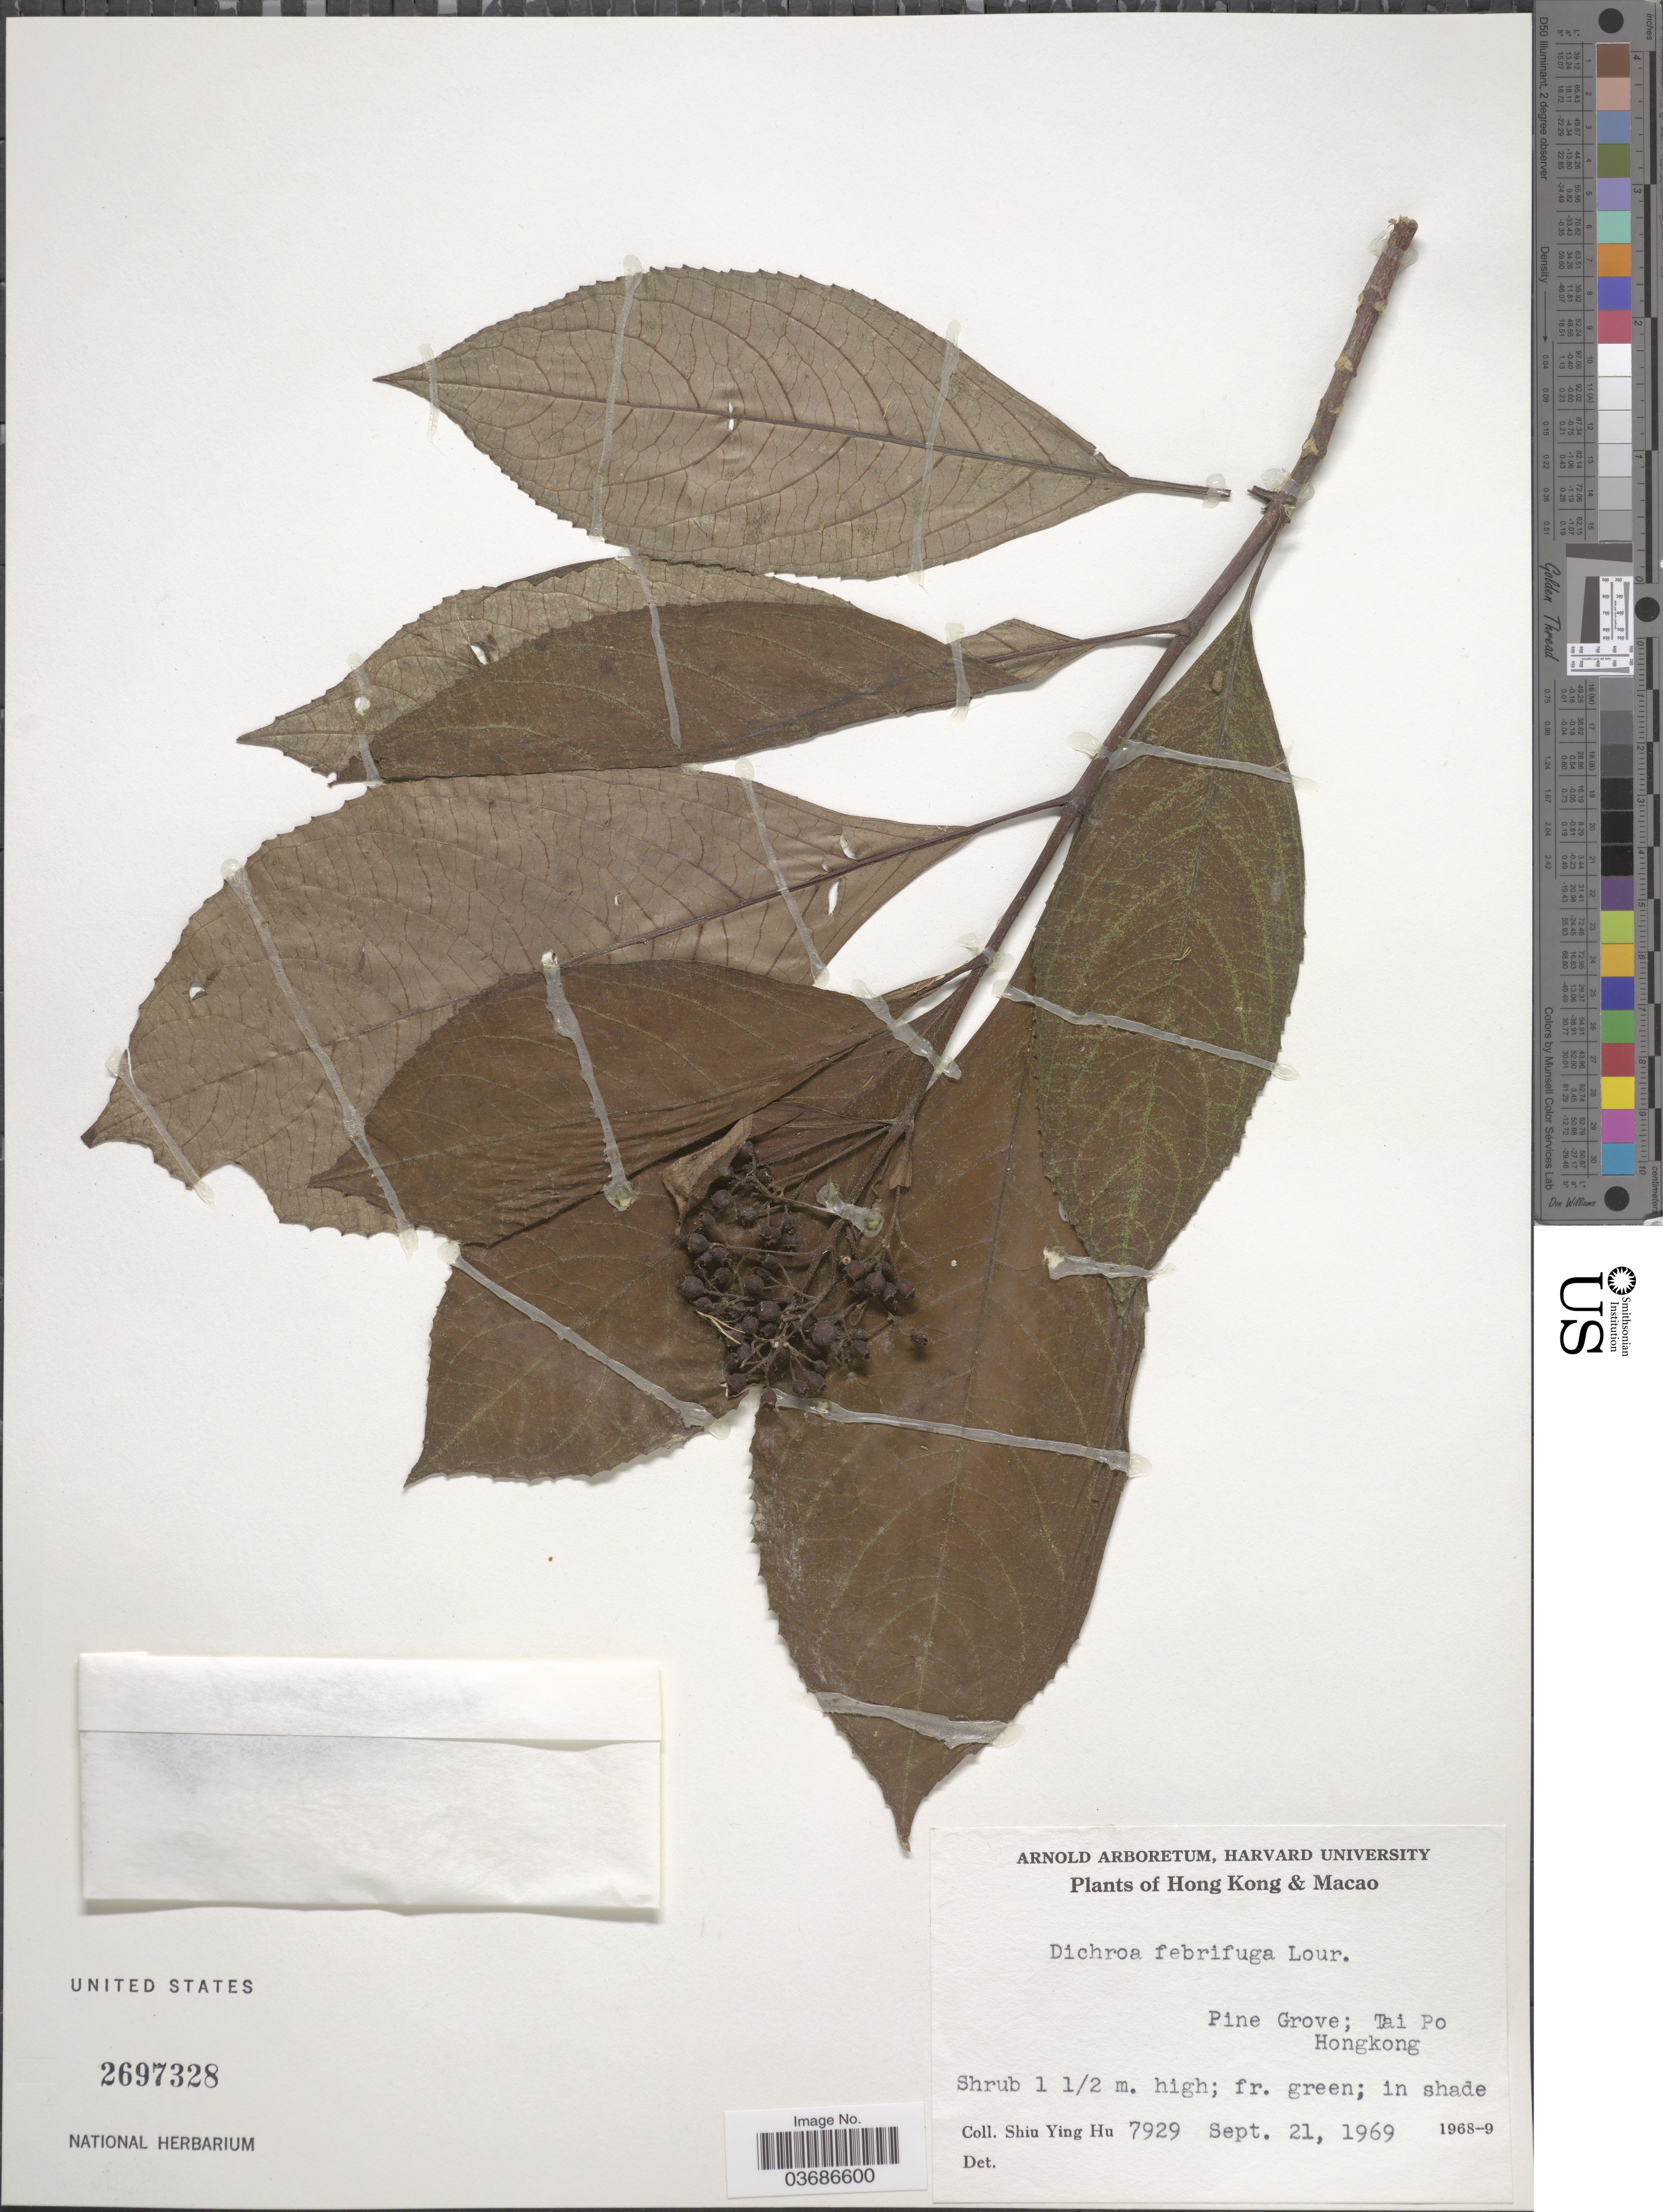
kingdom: Plantae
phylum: Tracheophyta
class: Magnoliopsida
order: Cornales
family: Hydrangeaceae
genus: Hydrangea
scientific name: Hydrangea febrifuga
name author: (Lour.) Y. De Smet & C. Granados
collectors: S. Y. Hu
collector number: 7929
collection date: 1969-09-21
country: China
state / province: Hong Kong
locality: Pine Grove; Tai Po Hongkong.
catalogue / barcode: US 2697328